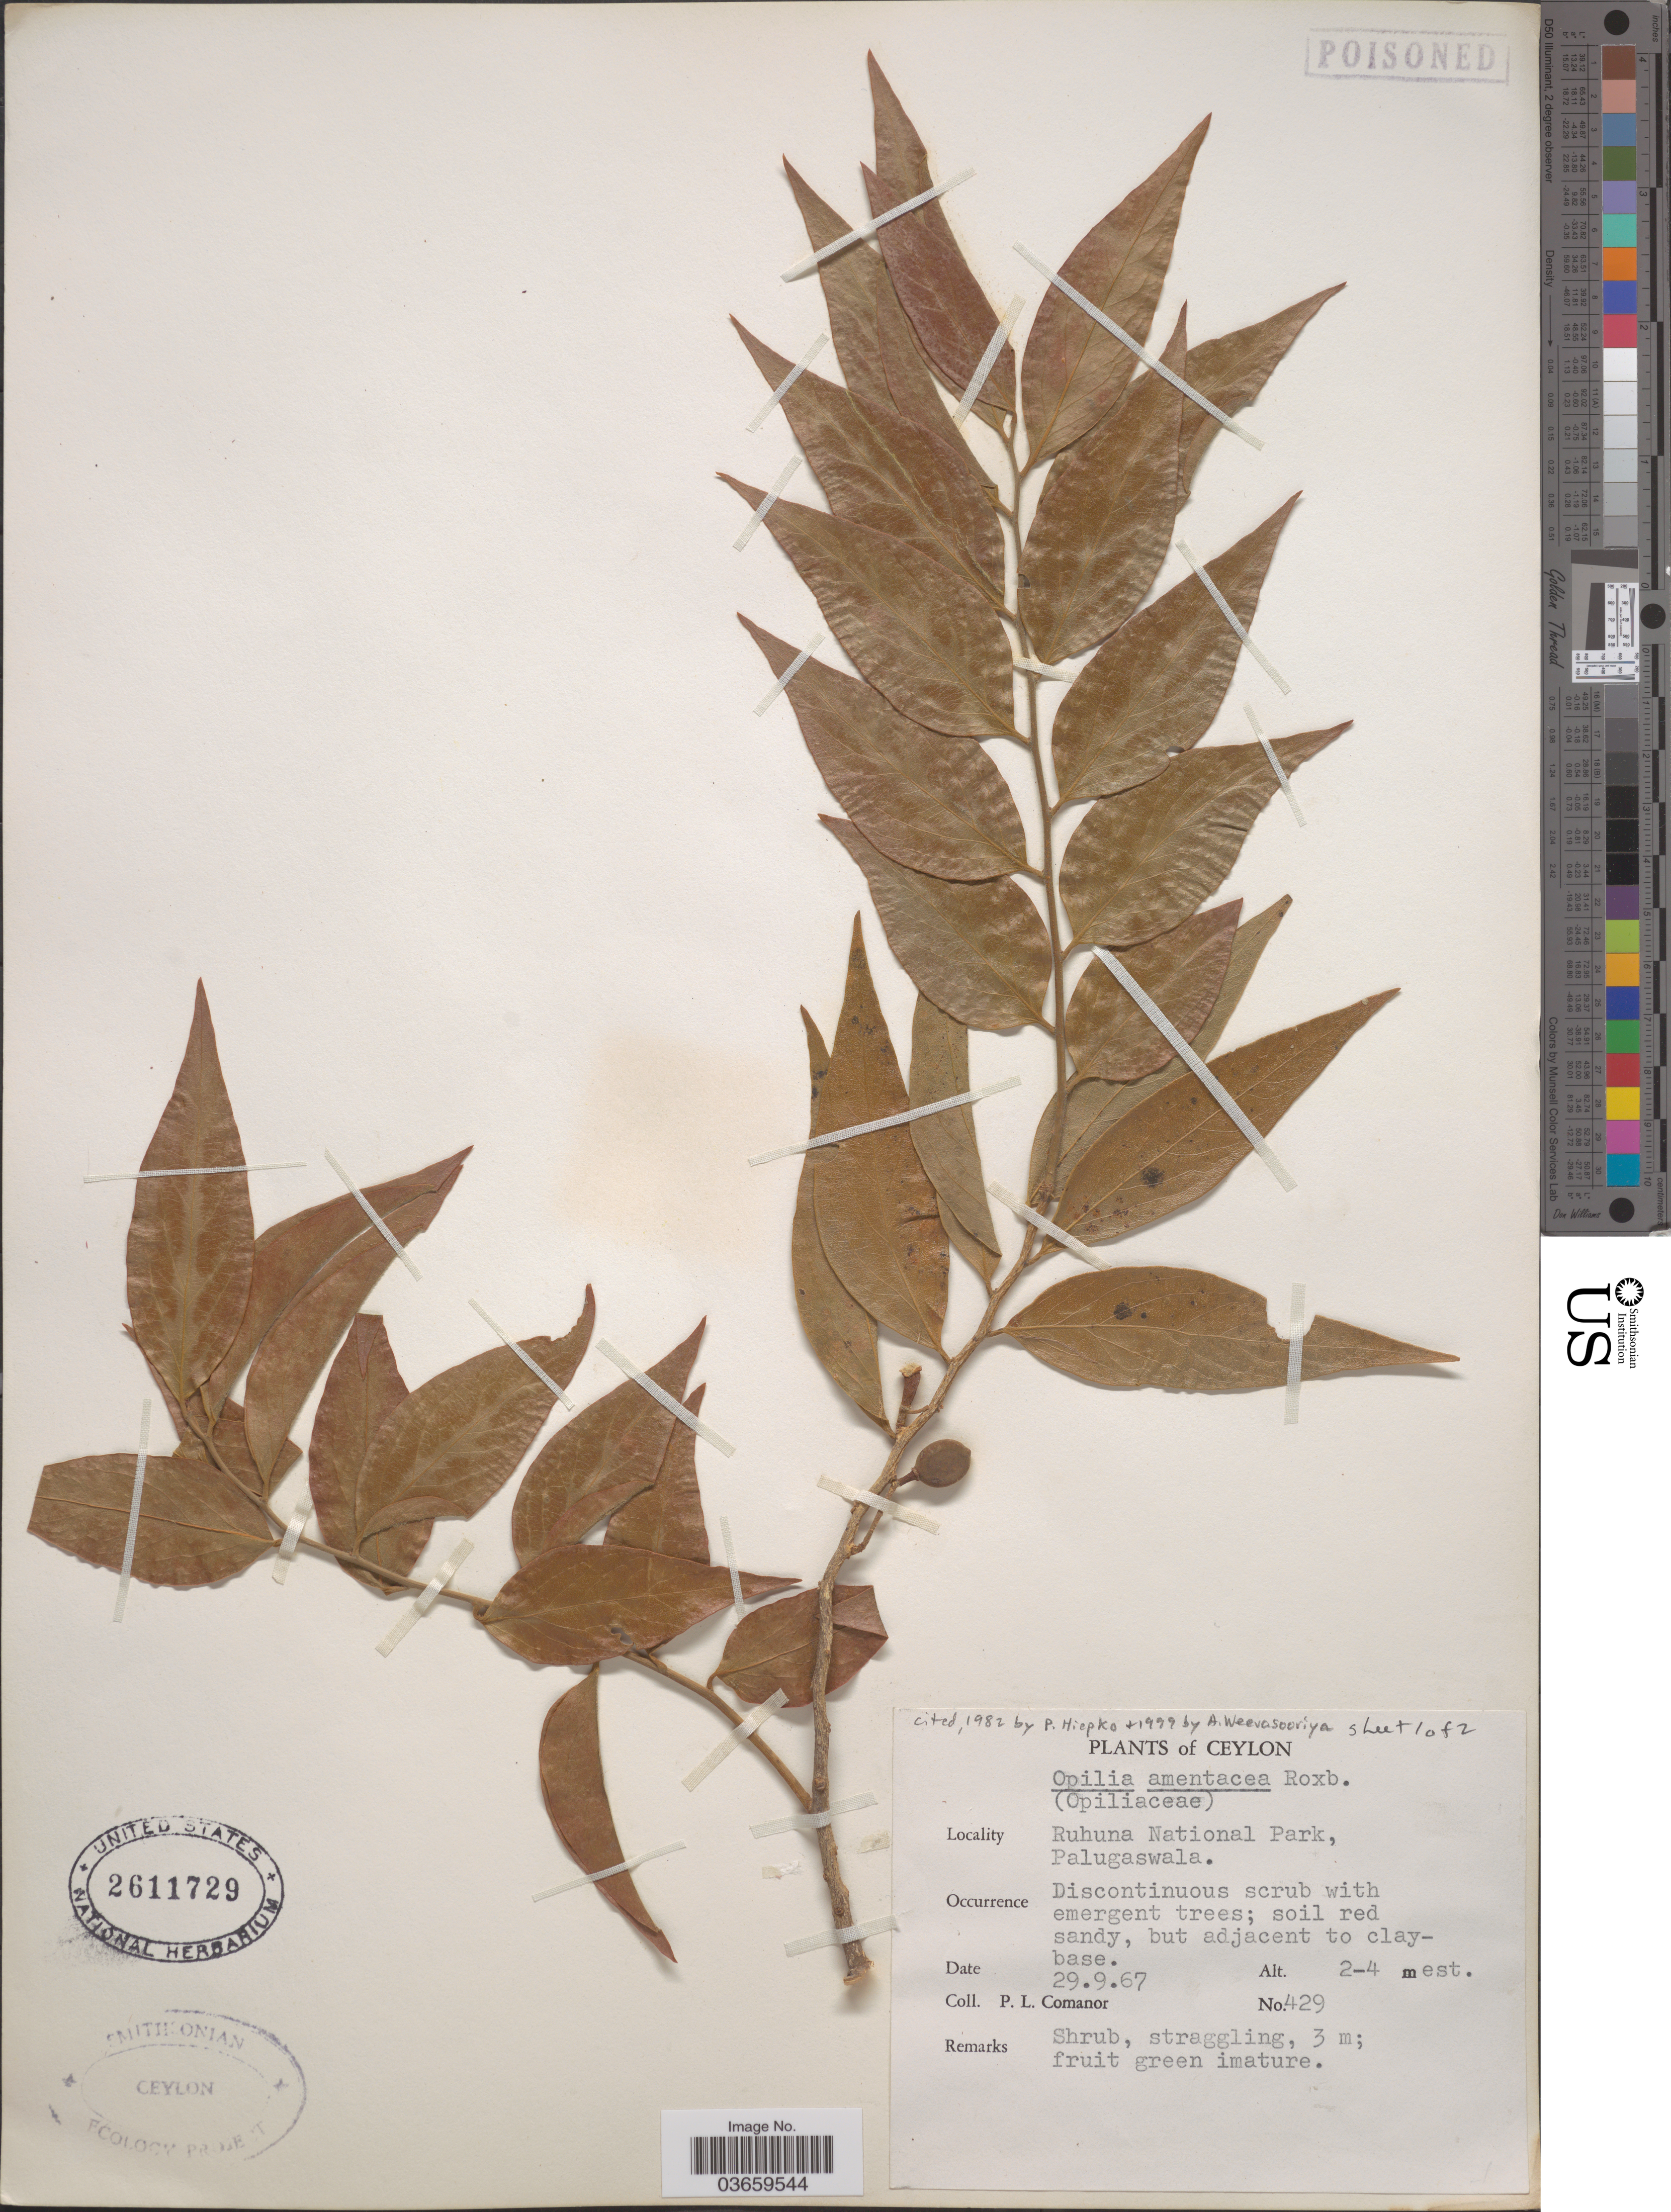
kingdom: Plantae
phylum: Tracheophyta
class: Magnoliopsida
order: Santalales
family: Opiliaceae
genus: Opilia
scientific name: Opilia amentacea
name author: Roxb.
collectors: P. Comanor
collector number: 429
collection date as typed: Transcribed d/m/y: 29/9/67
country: Sri Lanka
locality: Ceylon. Ruhuna National Park, Palugaswala.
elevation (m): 2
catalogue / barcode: US 2611729